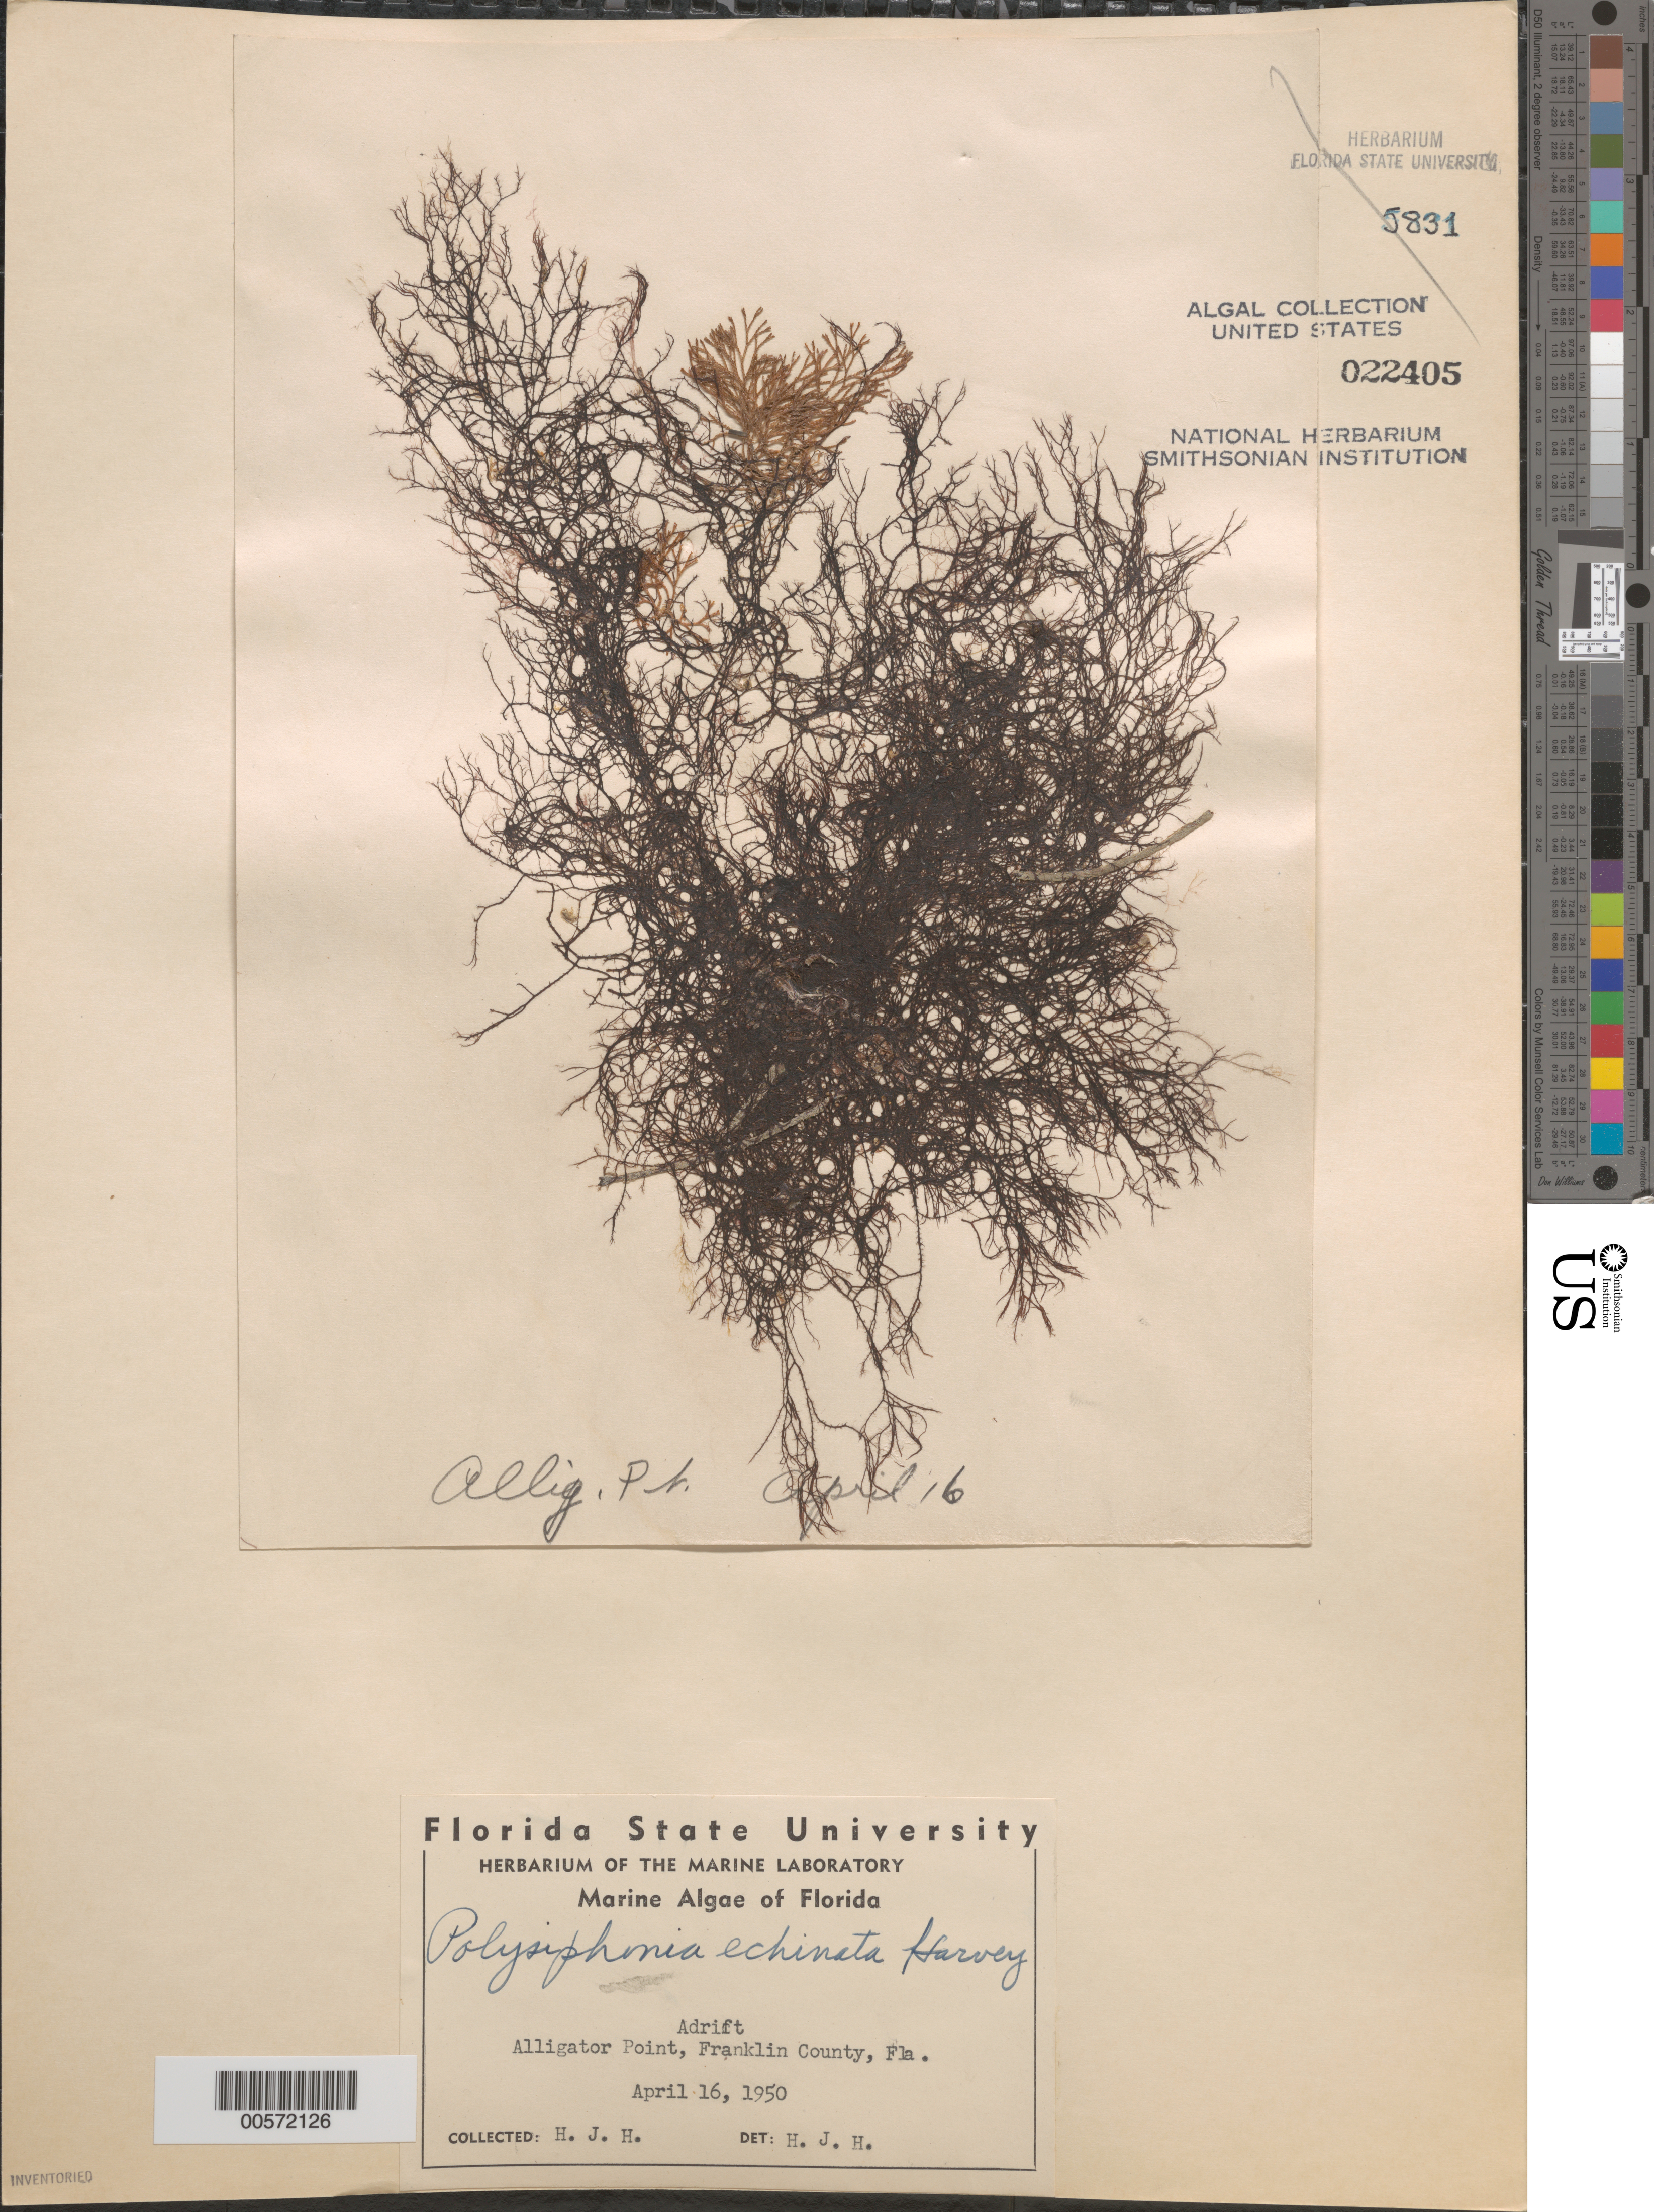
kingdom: Plantae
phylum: Rhodophyta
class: Florideophyceae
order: Ceramiales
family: Rhodomelaceae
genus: Acanthosiphonia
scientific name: Acanthosiphonia echinata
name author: (Harv.) Savoie & G.W. Saunders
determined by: Algae name updating Project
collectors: H. J. Humm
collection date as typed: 16 Apr 1950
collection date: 1950-04-16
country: United States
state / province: Florida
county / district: Franklin County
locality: Alligator Point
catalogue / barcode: US 22405